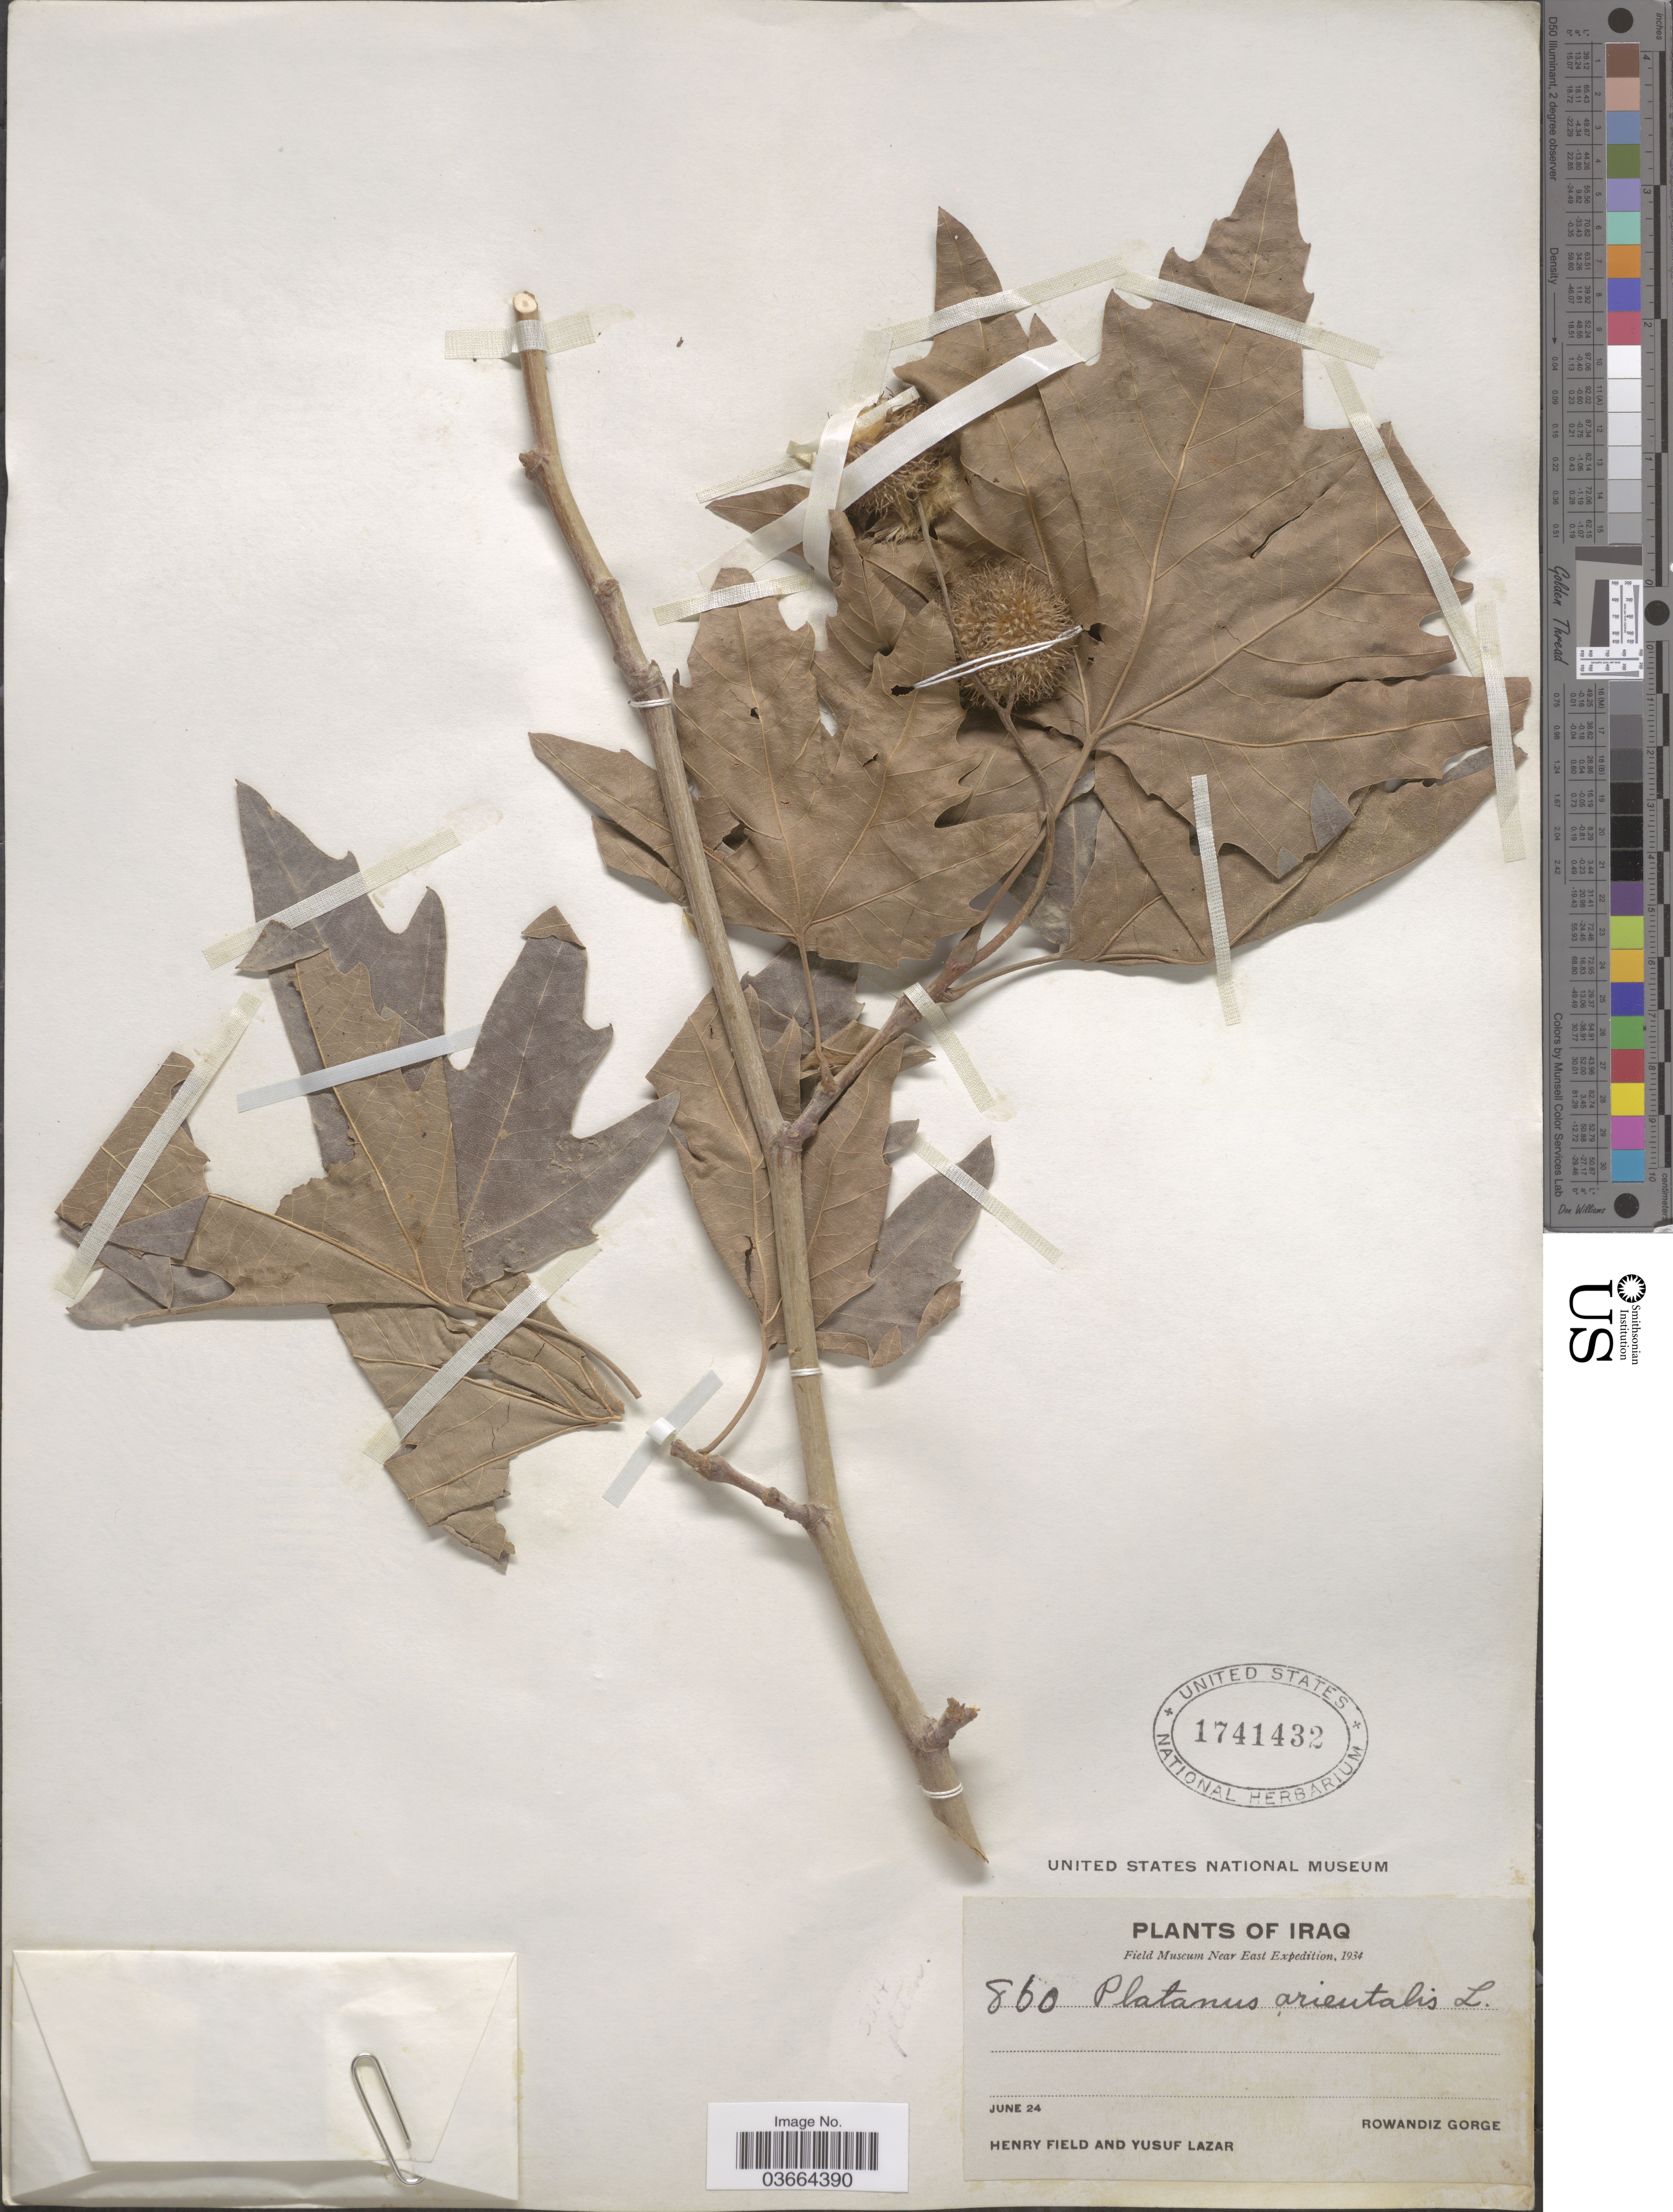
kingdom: Plantae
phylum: Tracheophyta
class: Magnoliopsida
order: Proteales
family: Platanaceae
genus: Platanus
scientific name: Platanus occidentalis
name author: L.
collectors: H. Field & Y. Lazar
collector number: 860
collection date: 1934-06-24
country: Iraq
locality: Rowandiz Gorge.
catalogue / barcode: US 1741432